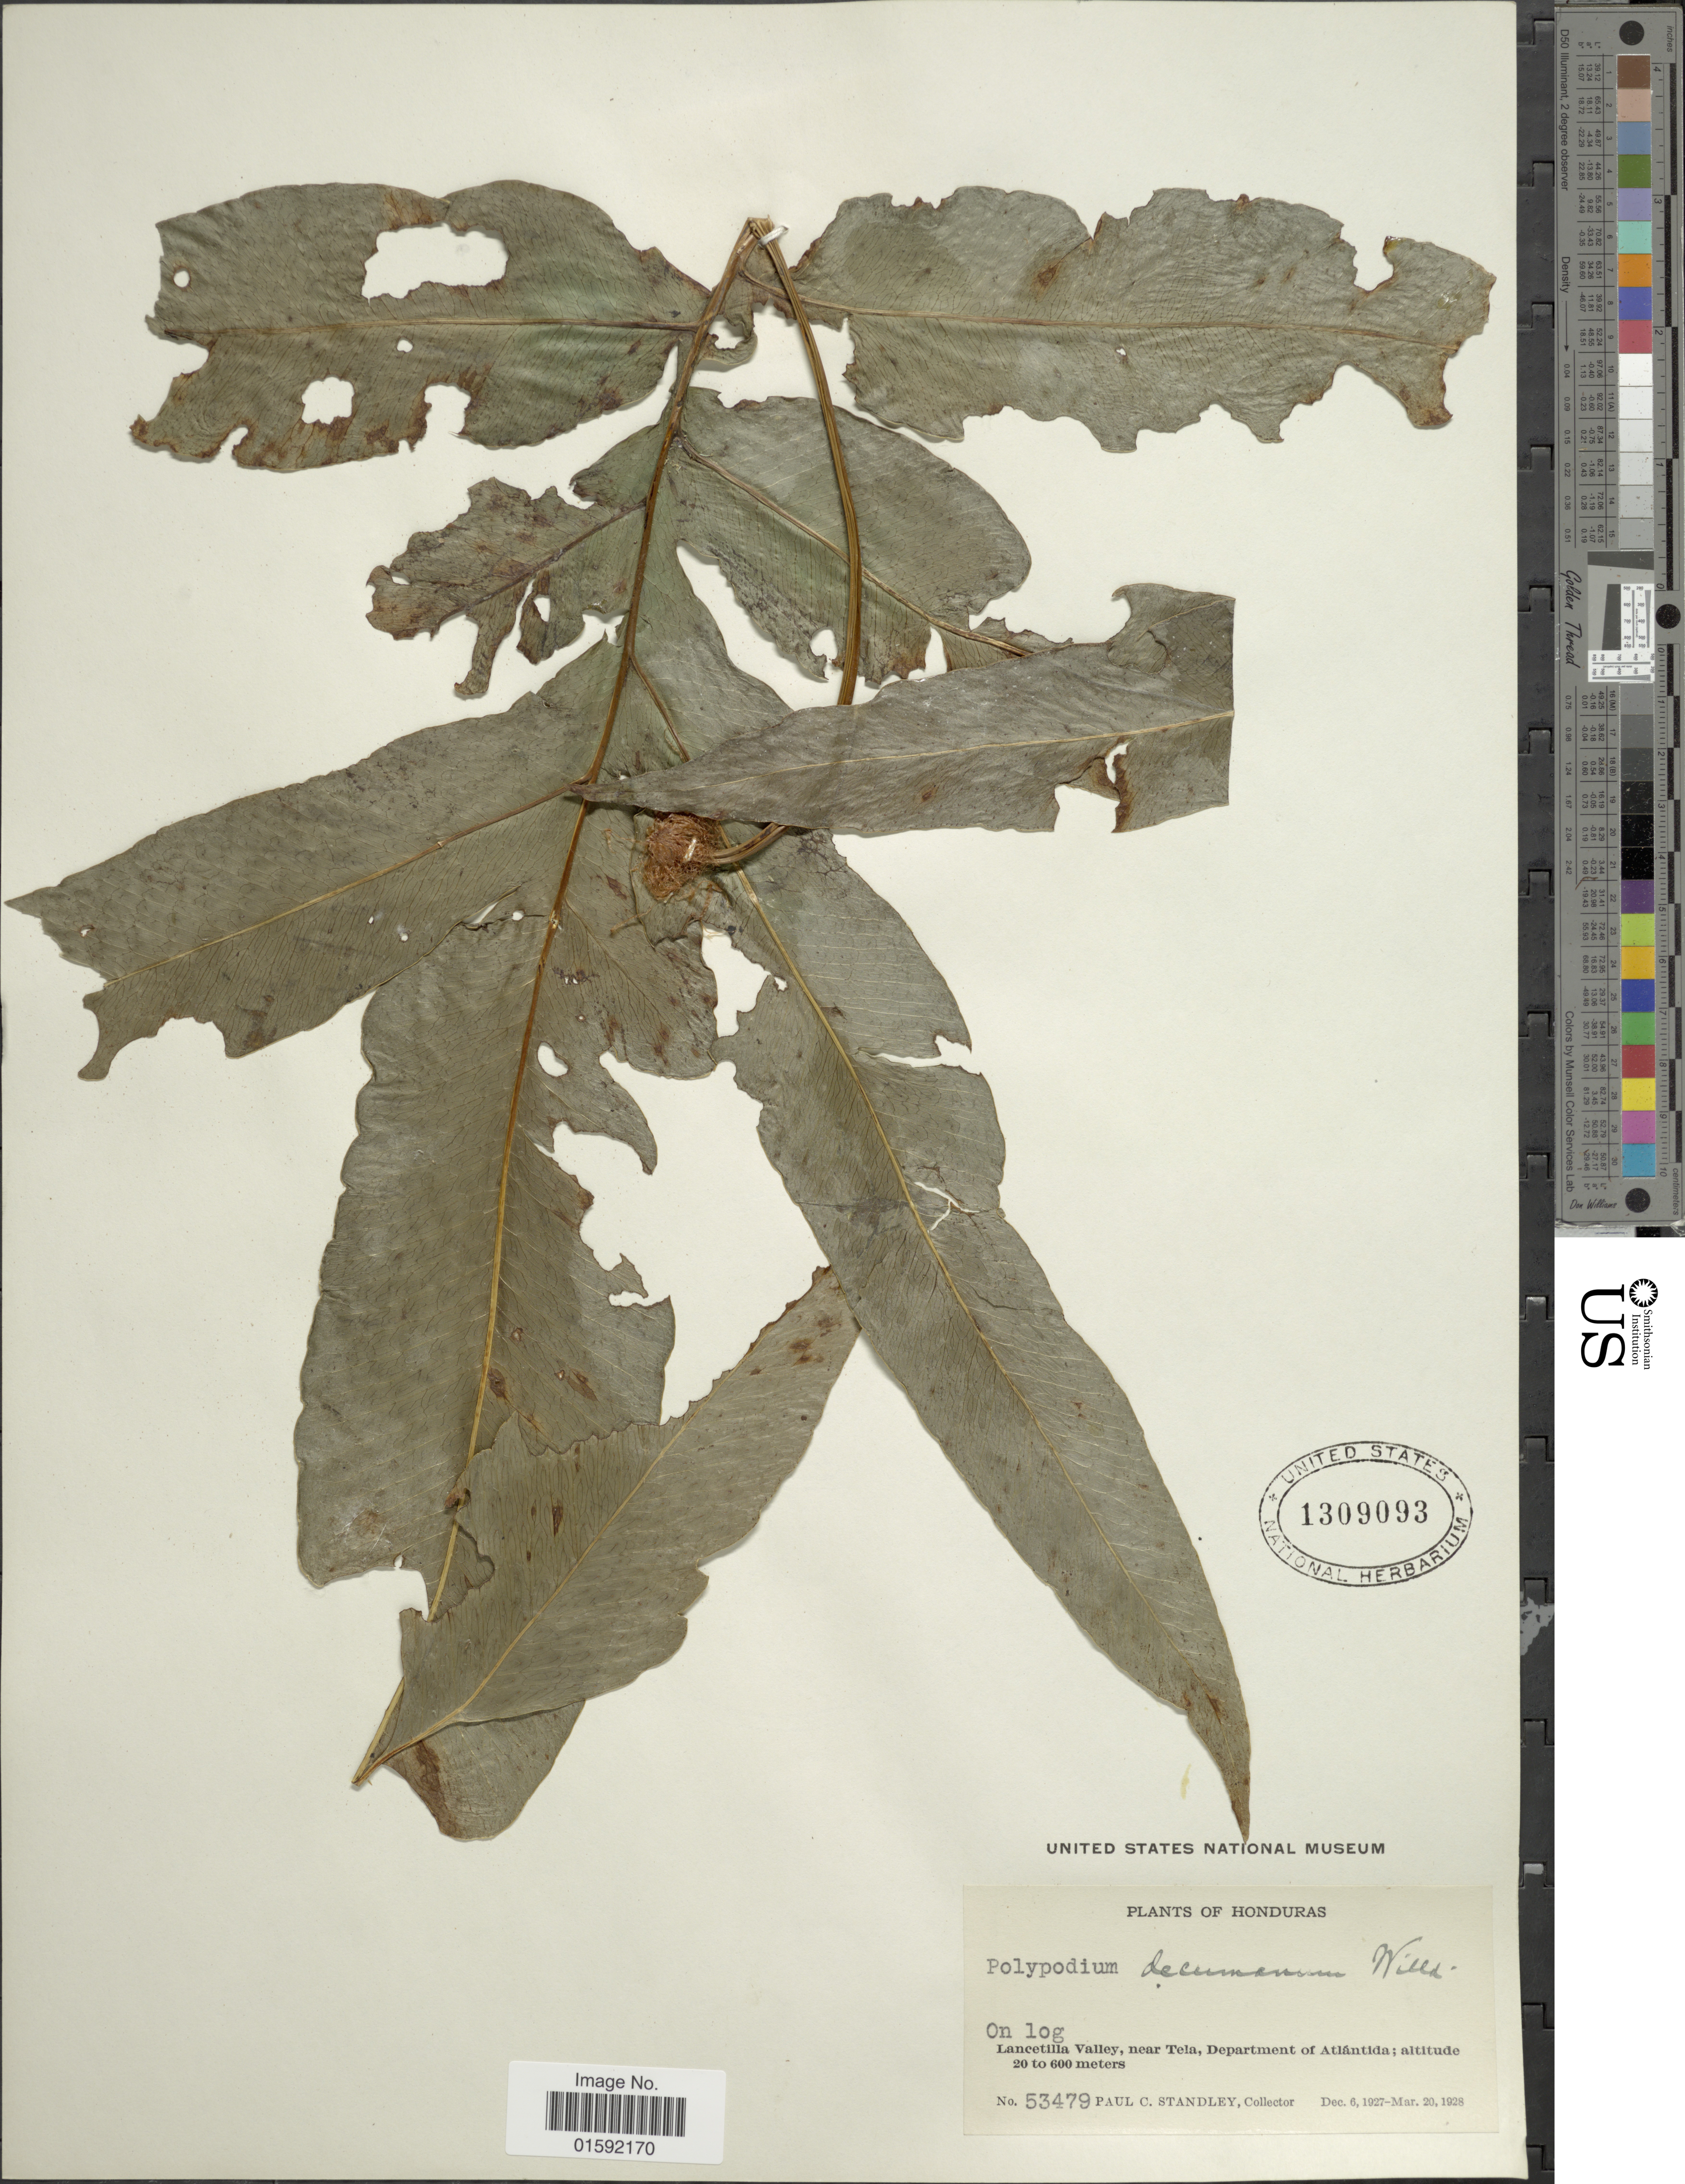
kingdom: Plantae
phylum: Tracheophyta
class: Polypodiopsida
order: Polypodiales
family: Polypodiaceae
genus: Phlebodium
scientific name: Phlebodium decumanum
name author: (Willd.) J. Sm.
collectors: P. C. Standley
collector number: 53479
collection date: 1927-12-06/1928-03-20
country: Honduras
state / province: Atlántida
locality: Lancetilla Valley, near Tela, Department of Atlantida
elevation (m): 20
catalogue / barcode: US 1309093